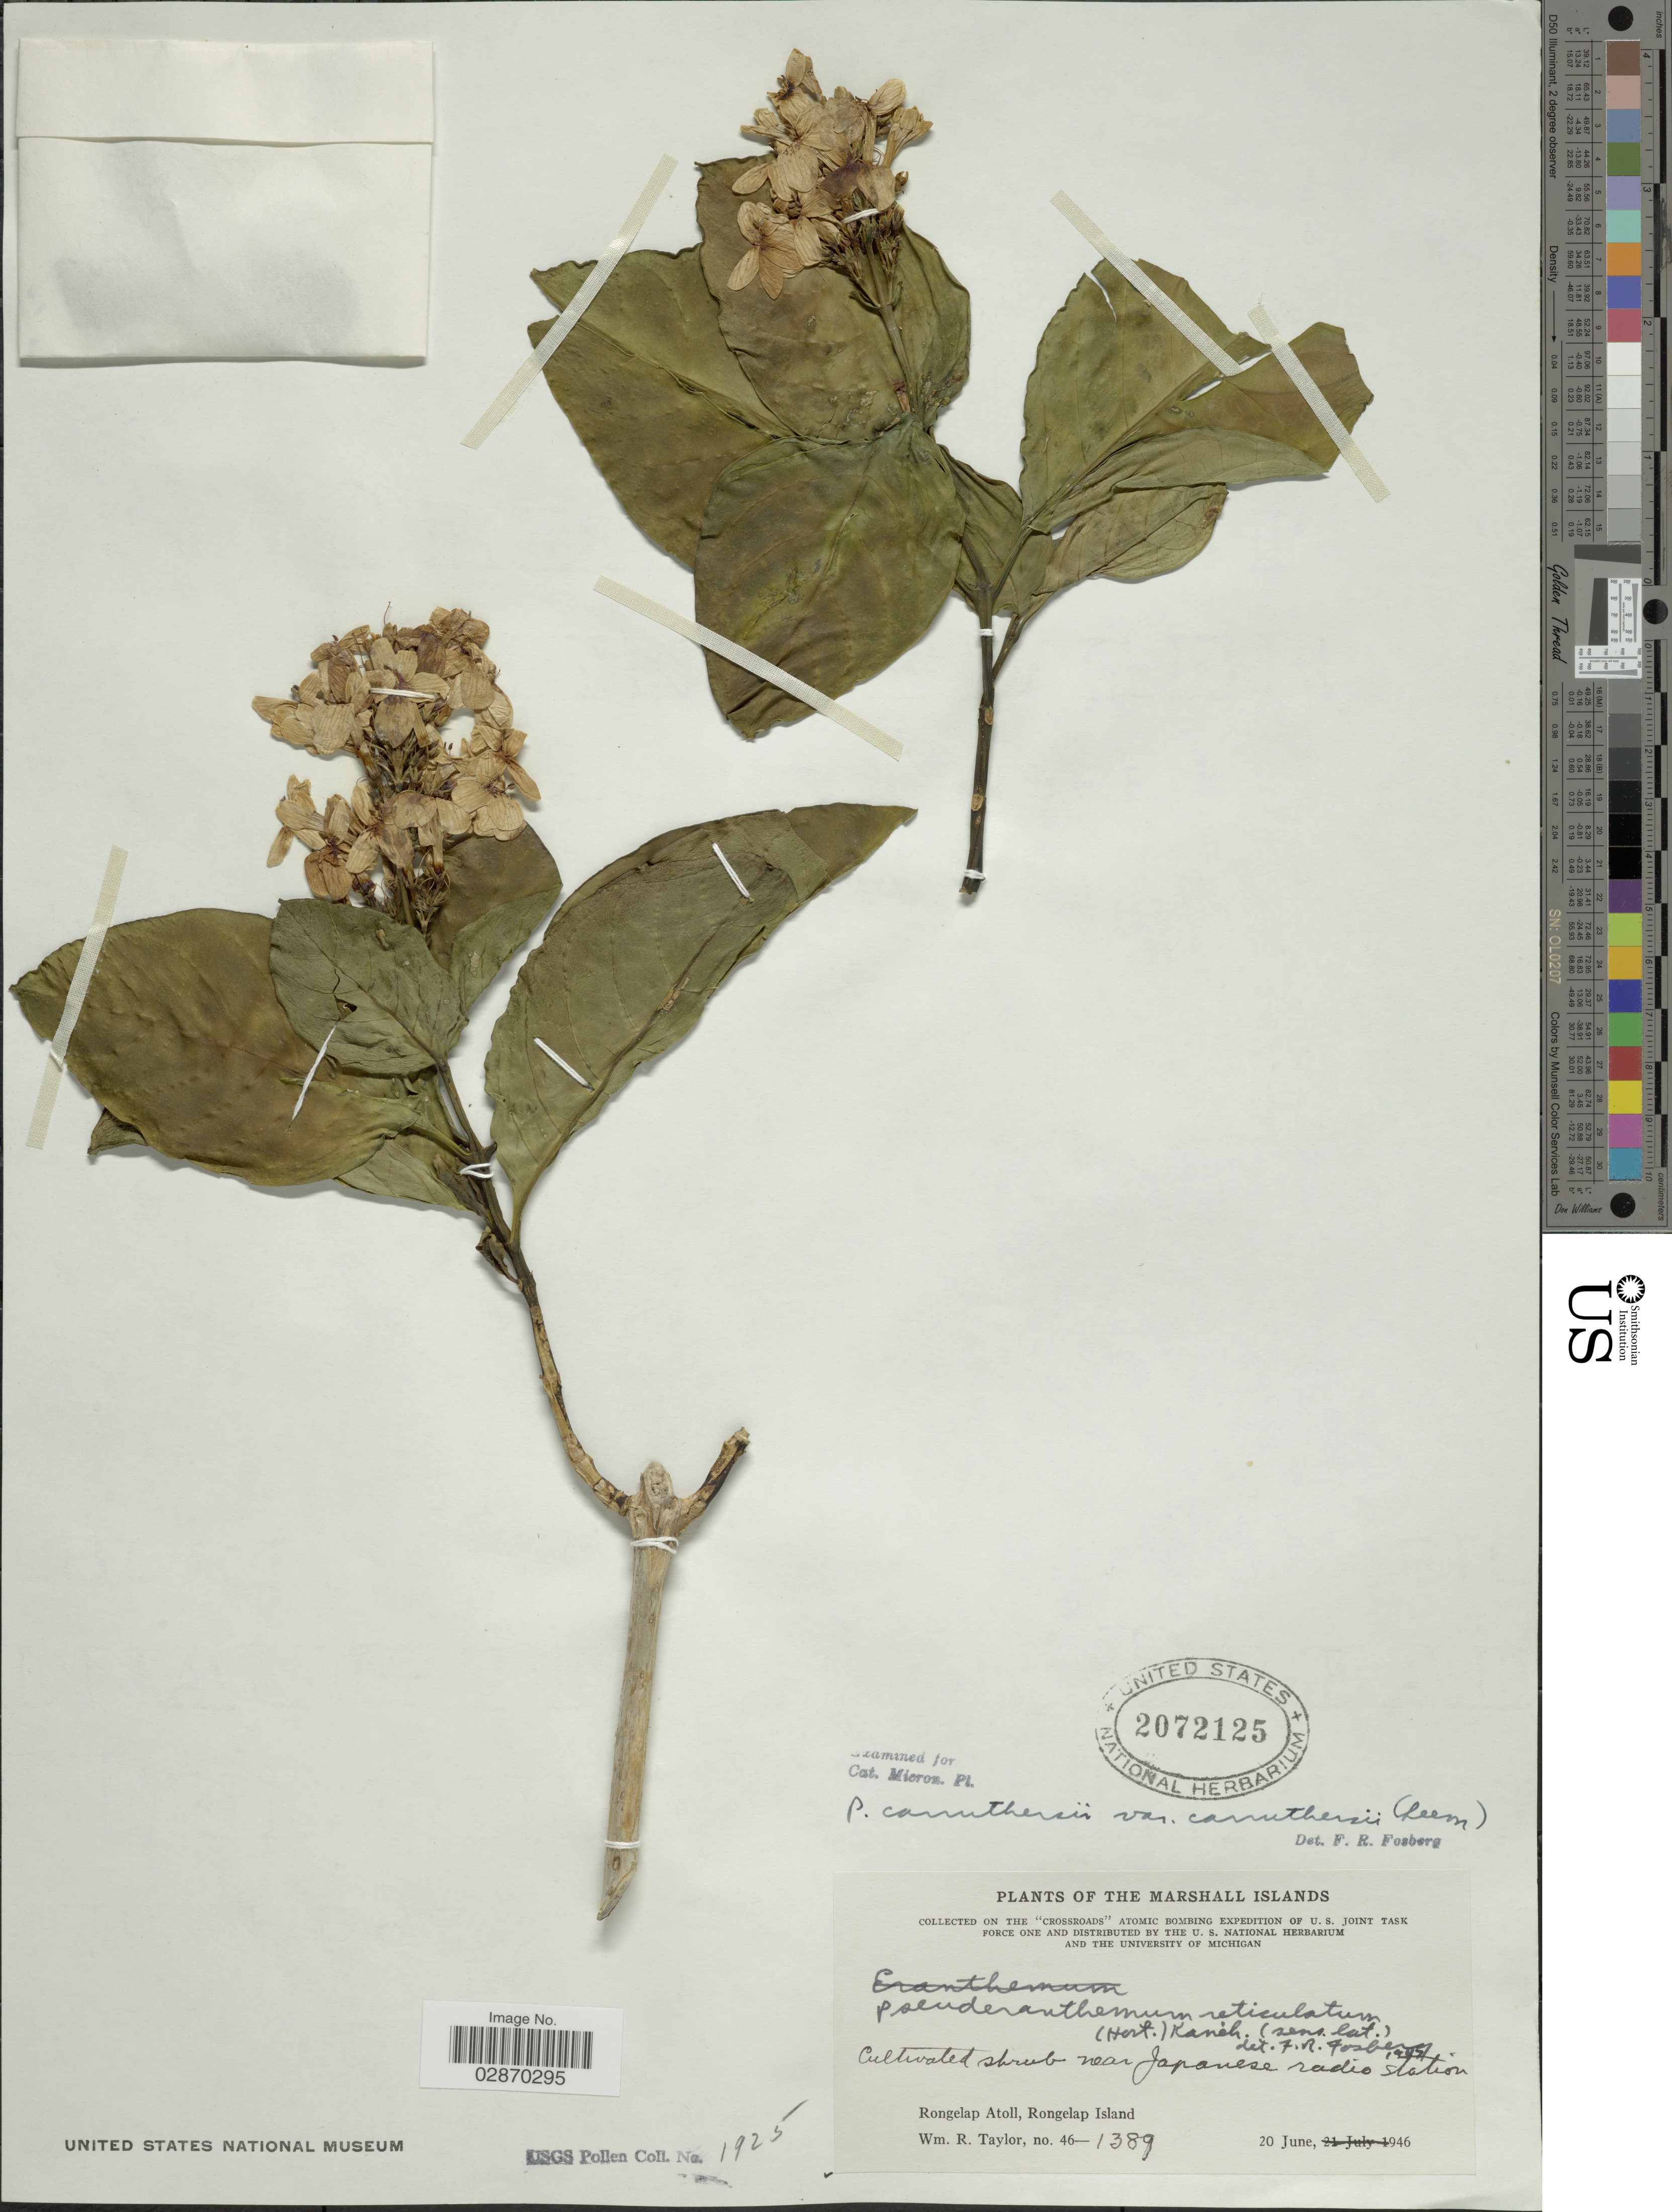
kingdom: Plantae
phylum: Tracheophyta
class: Magnoliopsida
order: Lamiales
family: Acanthaceae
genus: Pseuderanthemum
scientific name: Pseuderanthemum carruthersii var. carruthersii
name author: (Seem.) Guillaumin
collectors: W. R. Taylor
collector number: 46-1389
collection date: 1946-06-20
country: Marshall Islands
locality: On the "crossroads" atomic bombing expedition of U.S. Joint Task Force One. Rongelap Atoll, Rongelap Island. Cultivated shrub near Japanese radio station.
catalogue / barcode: US 2072125